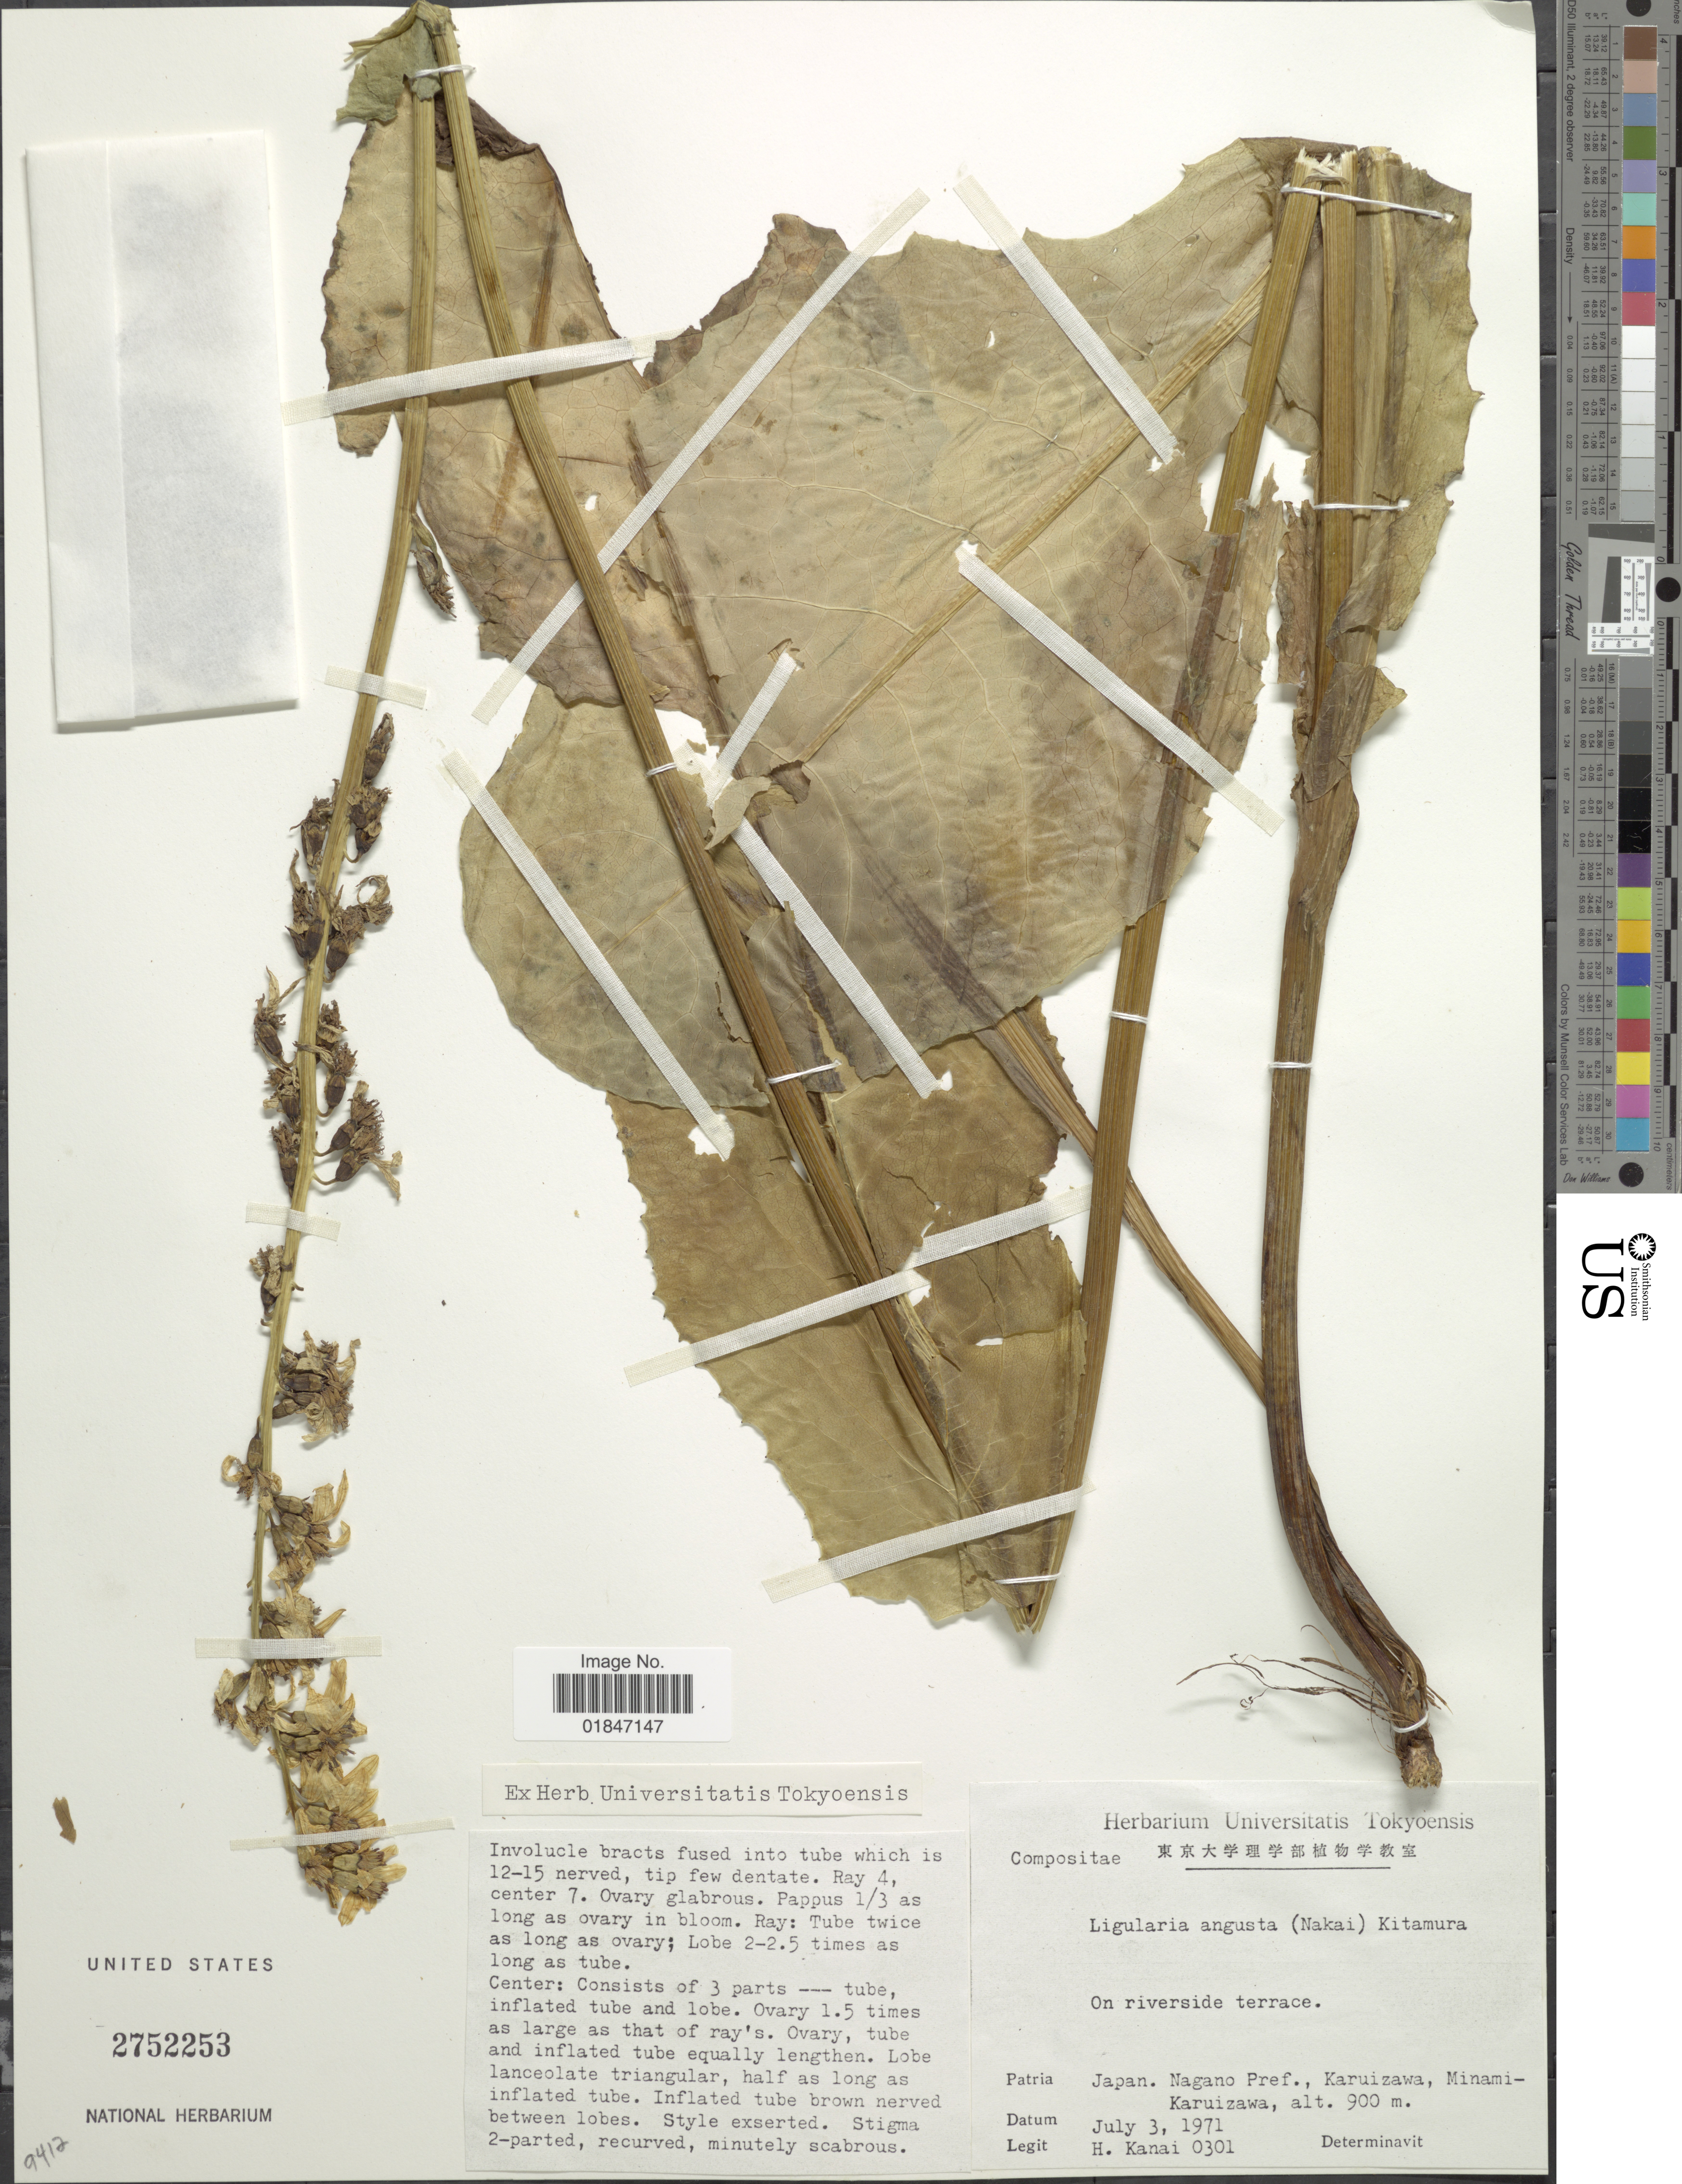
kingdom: Plantae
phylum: Tracheophyta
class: Magnoliopsida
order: Asterales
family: Asteraceae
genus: Ligularia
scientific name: Ligularia angusta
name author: (Nakai) Kitam.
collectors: H. Kanai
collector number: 0301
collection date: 1971-07-03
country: Japan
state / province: Nagano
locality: Nagano Pref. Karuizawa, Minami Karuizawa.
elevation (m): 900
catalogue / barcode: US 2752253